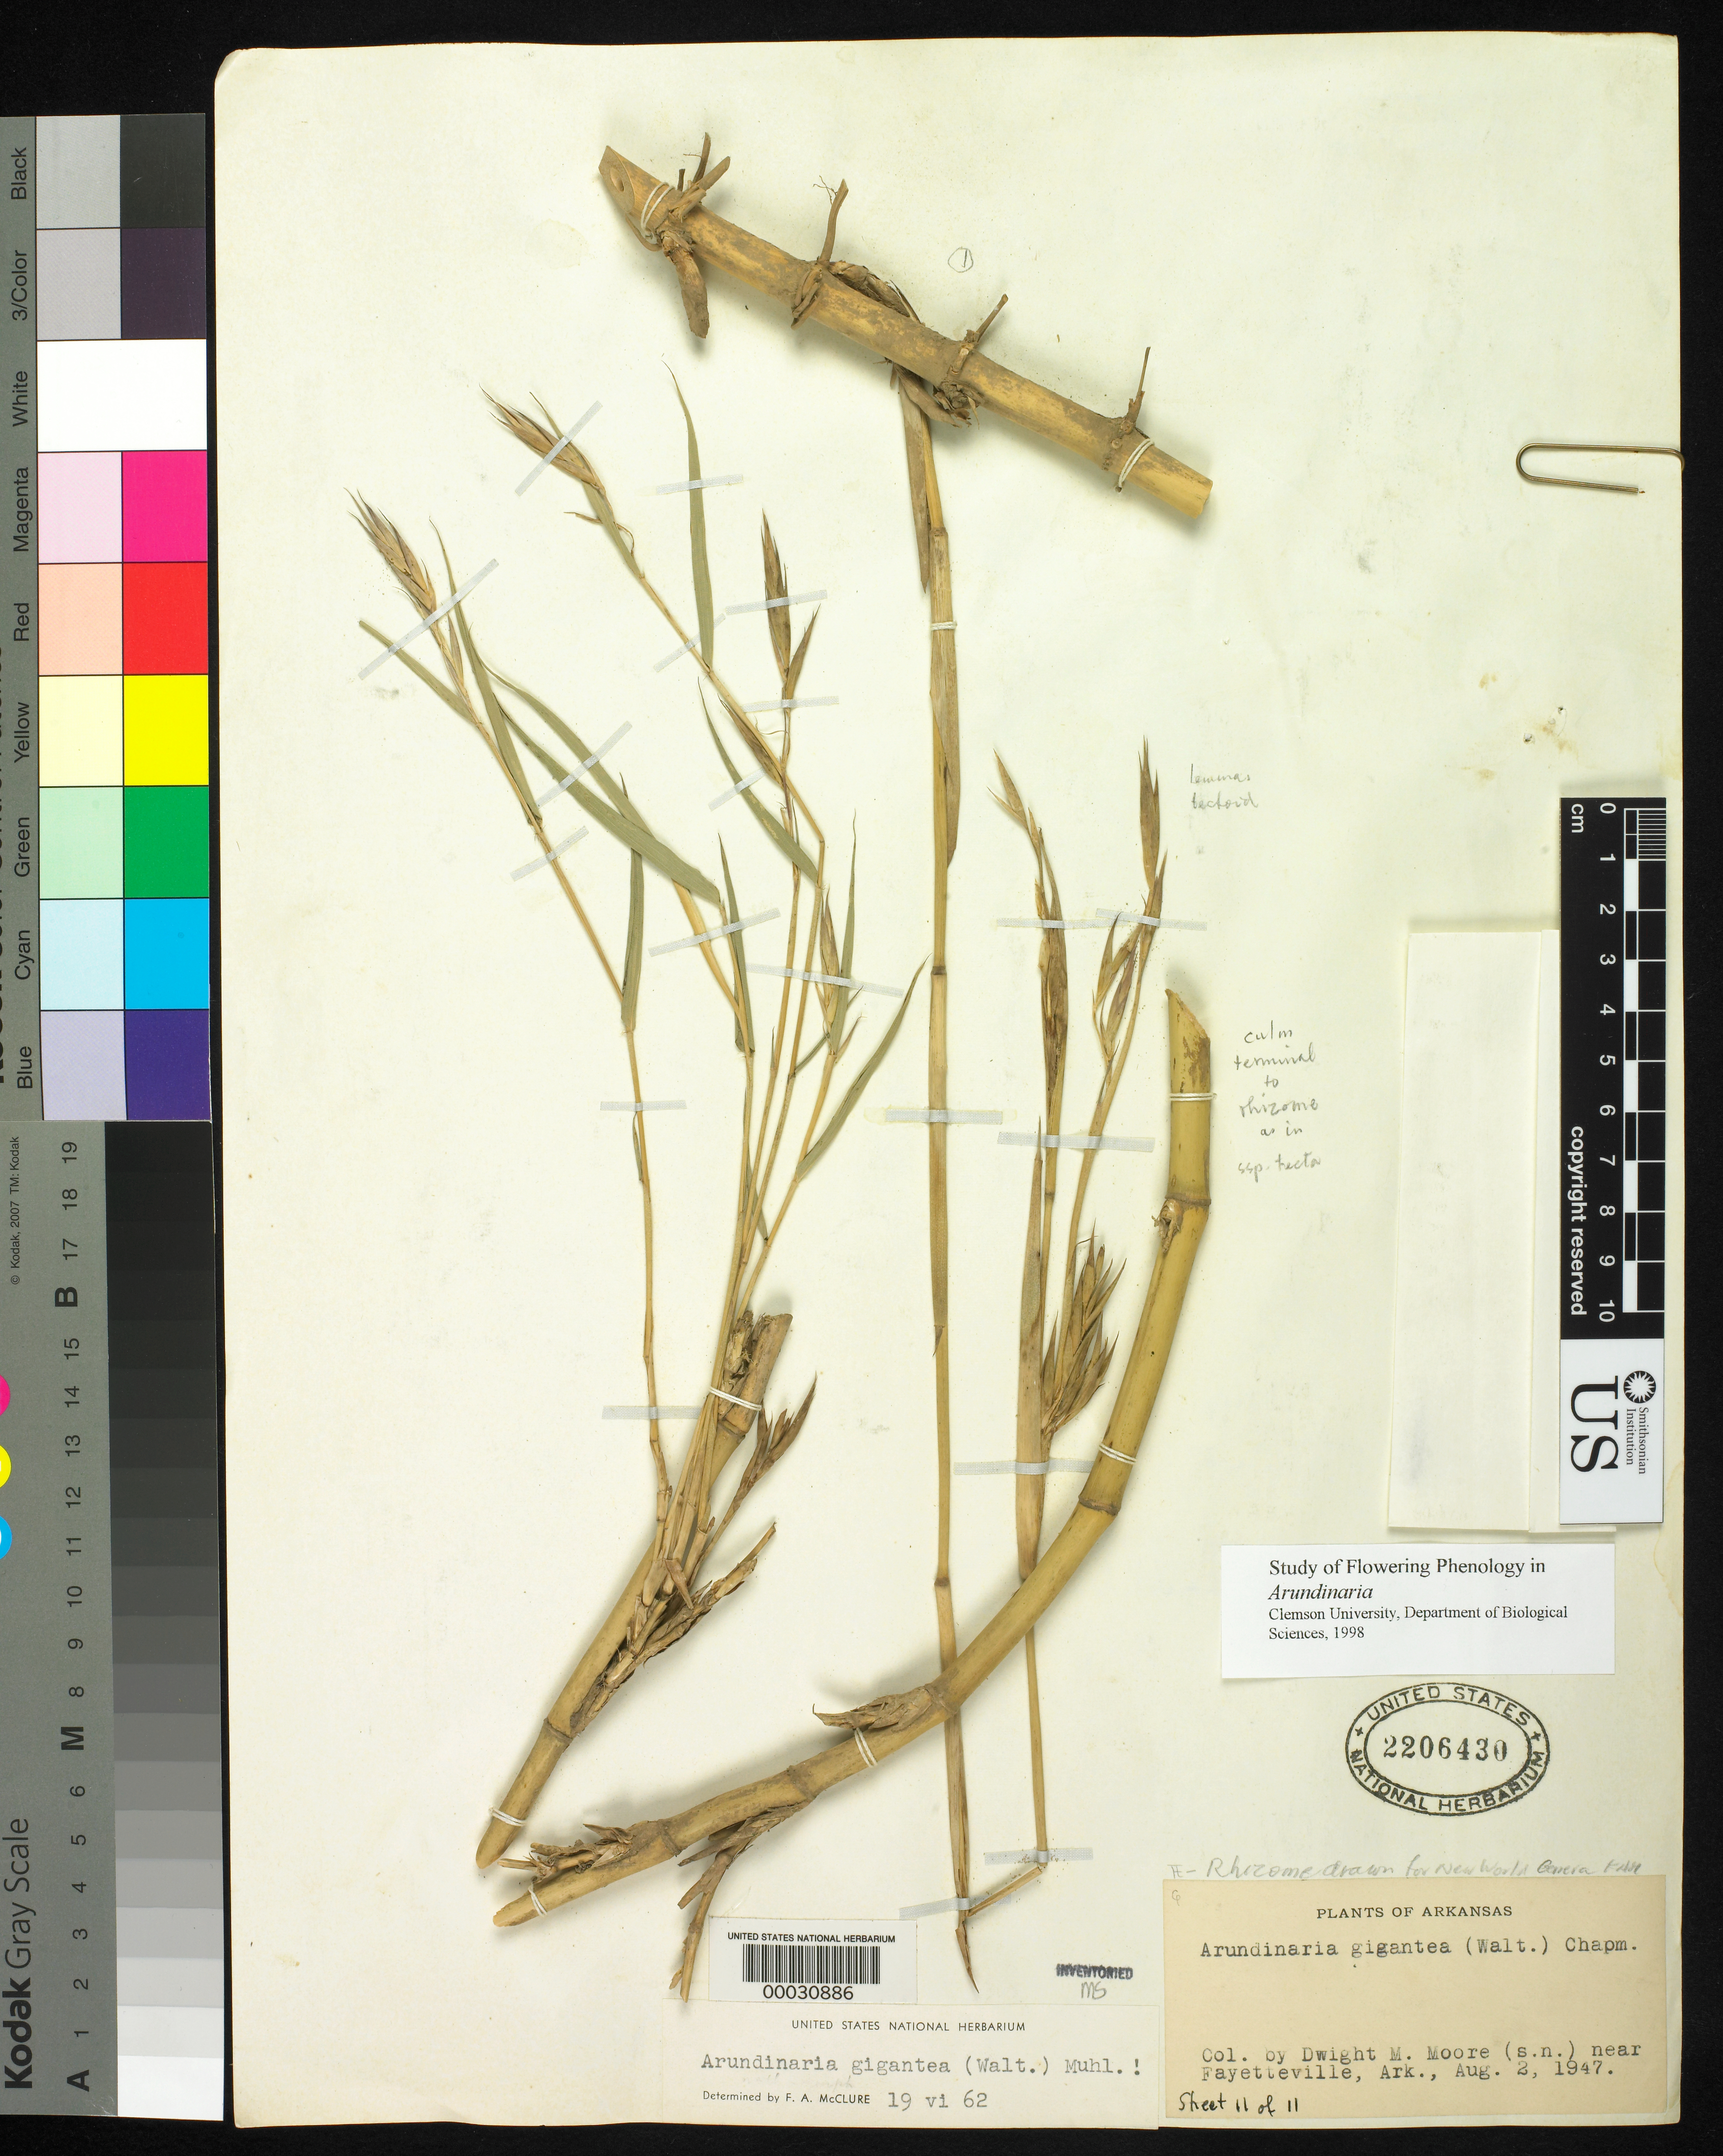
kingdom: Plantae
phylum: Tracheophyta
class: Liliopsida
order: Poales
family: Poaceae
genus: Arundinaria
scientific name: Arundinaria gigantea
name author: (Walter) Muhl.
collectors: D. Moore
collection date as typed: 02 Aug 1947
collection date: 1947-08-02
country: United States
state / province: Arkansas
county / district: Washington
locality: Fayetterville, white river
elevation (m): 336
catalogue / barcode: US 2206430